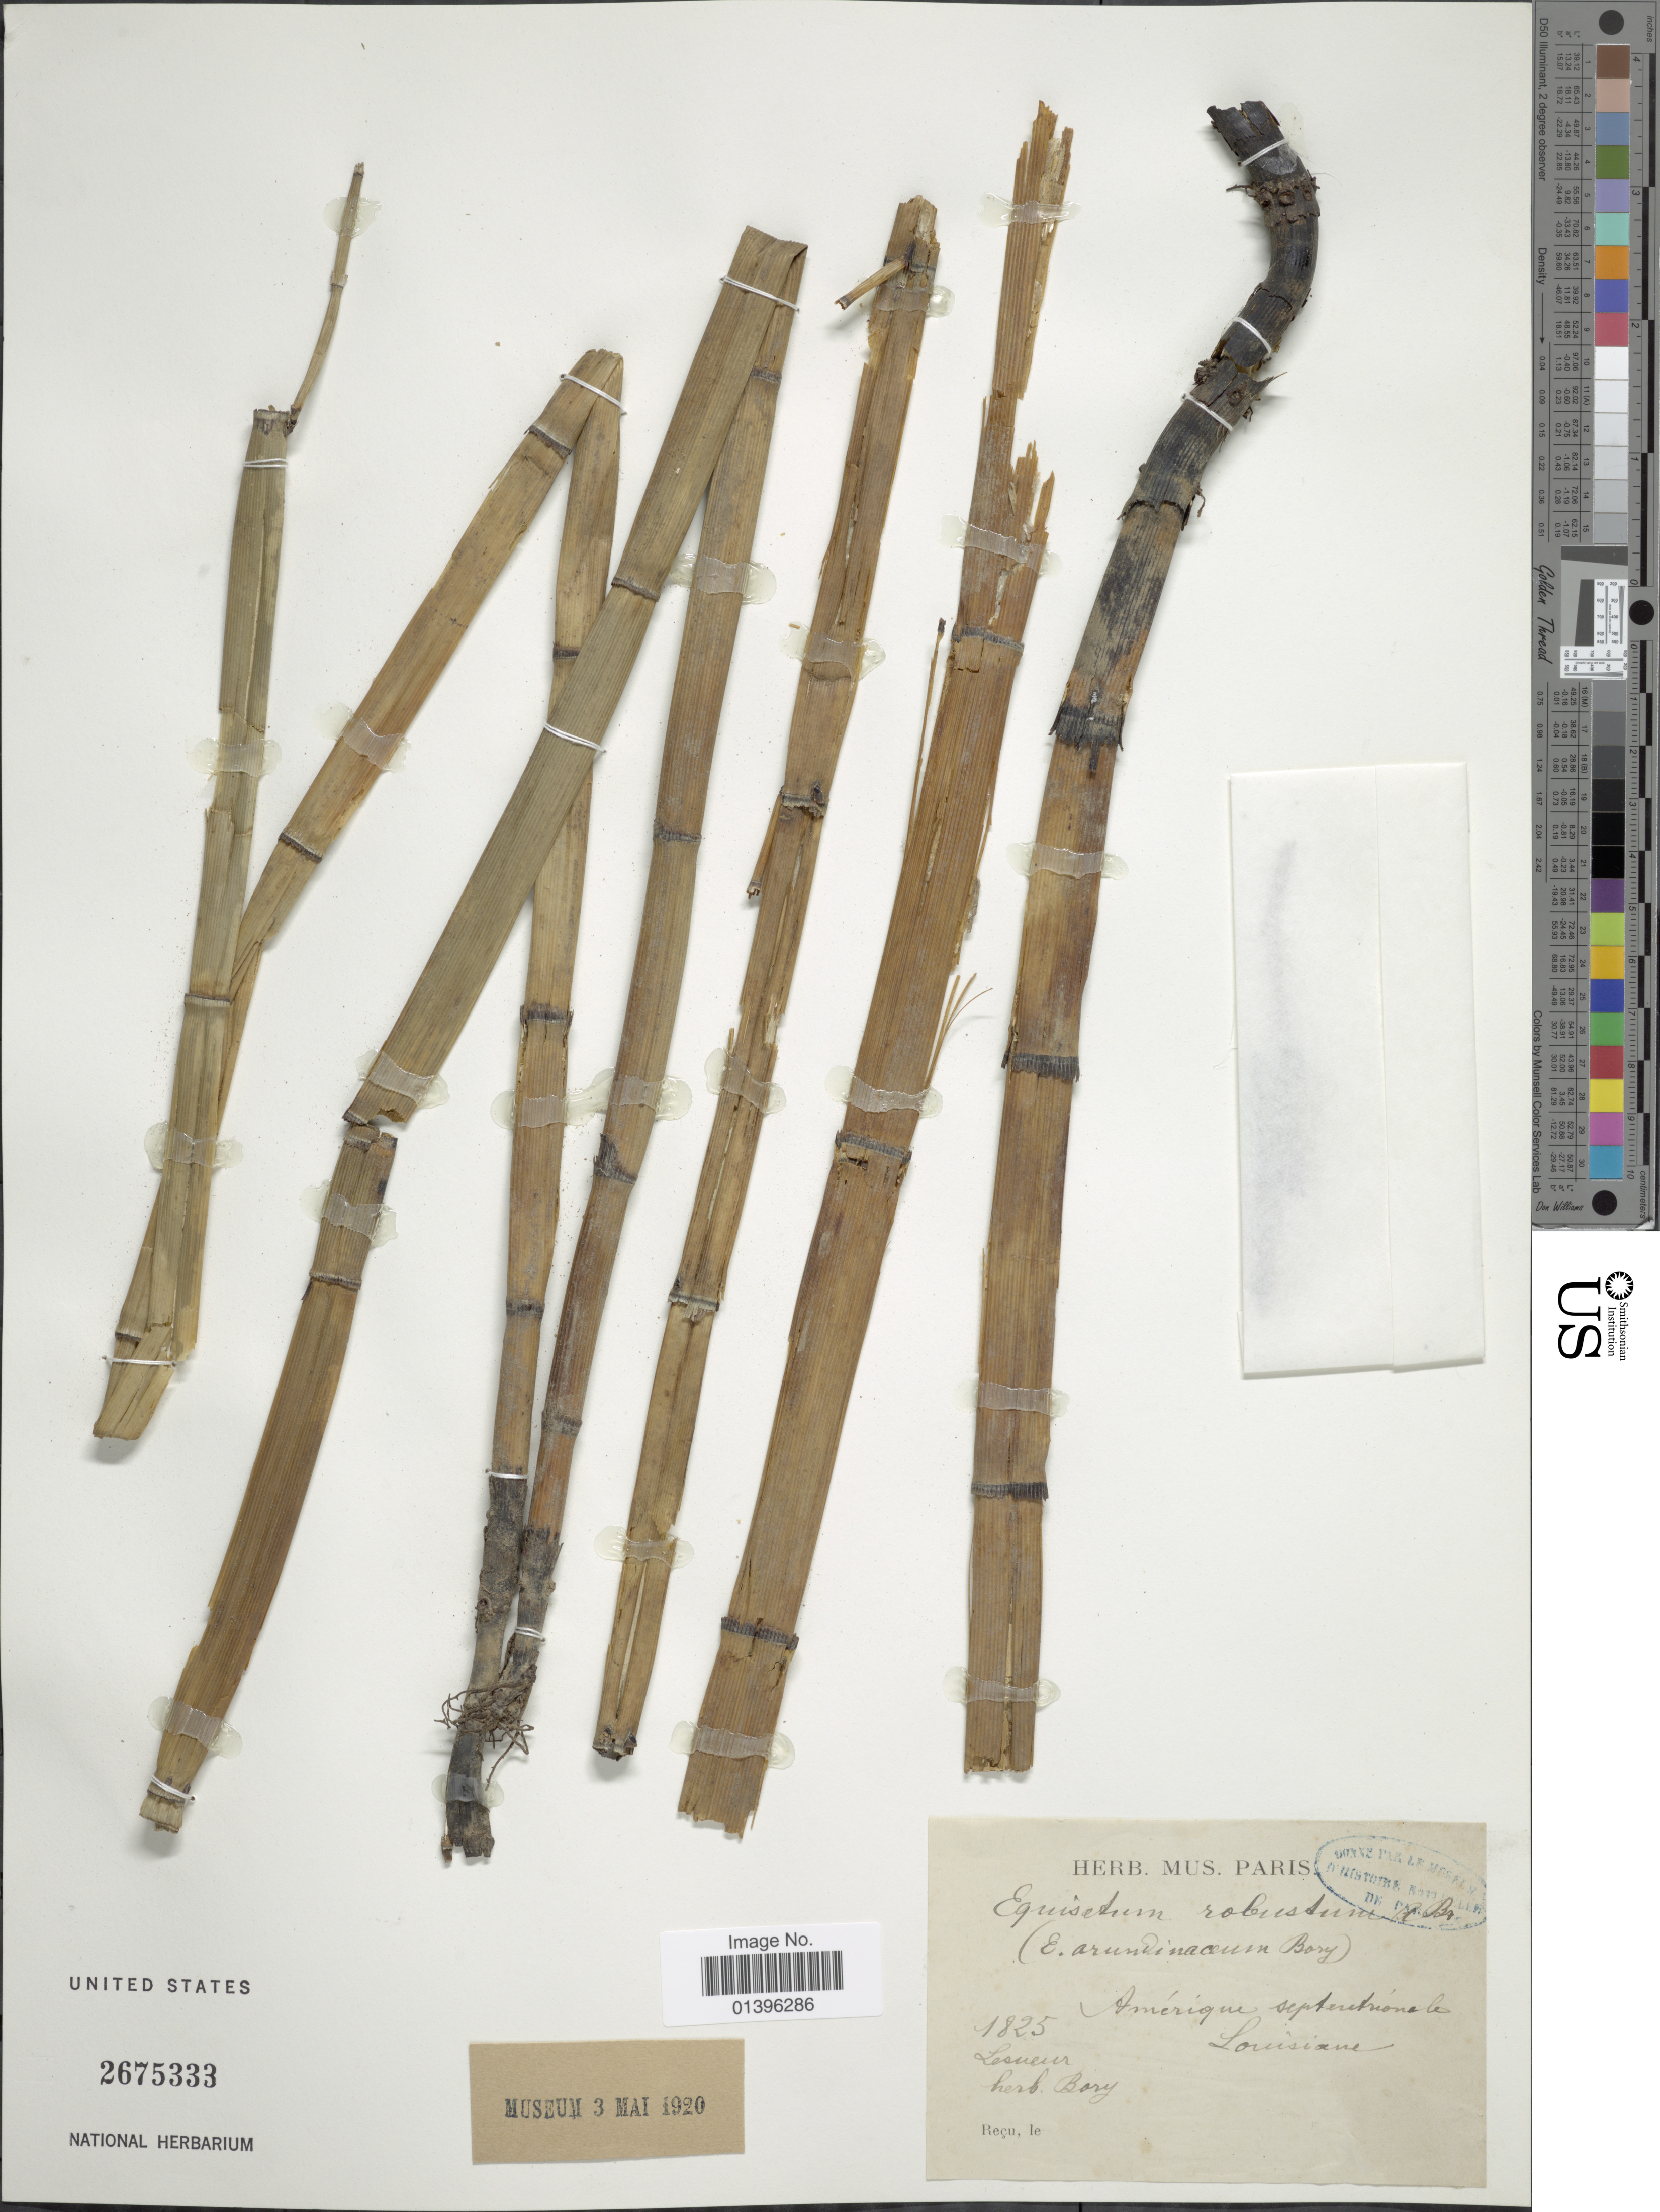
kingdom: Plantae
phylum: Tracheophyta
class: Polypodiopsida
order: Equisetales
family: Equisetaceae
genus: Equisetum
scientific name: Equisetum hyemale var. affine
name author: (Engelm.) A.A. Eaton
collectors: Lesneur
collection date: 1825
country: United States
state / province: Louisiana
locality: Amérique septentrionale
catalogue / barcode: US 2675333